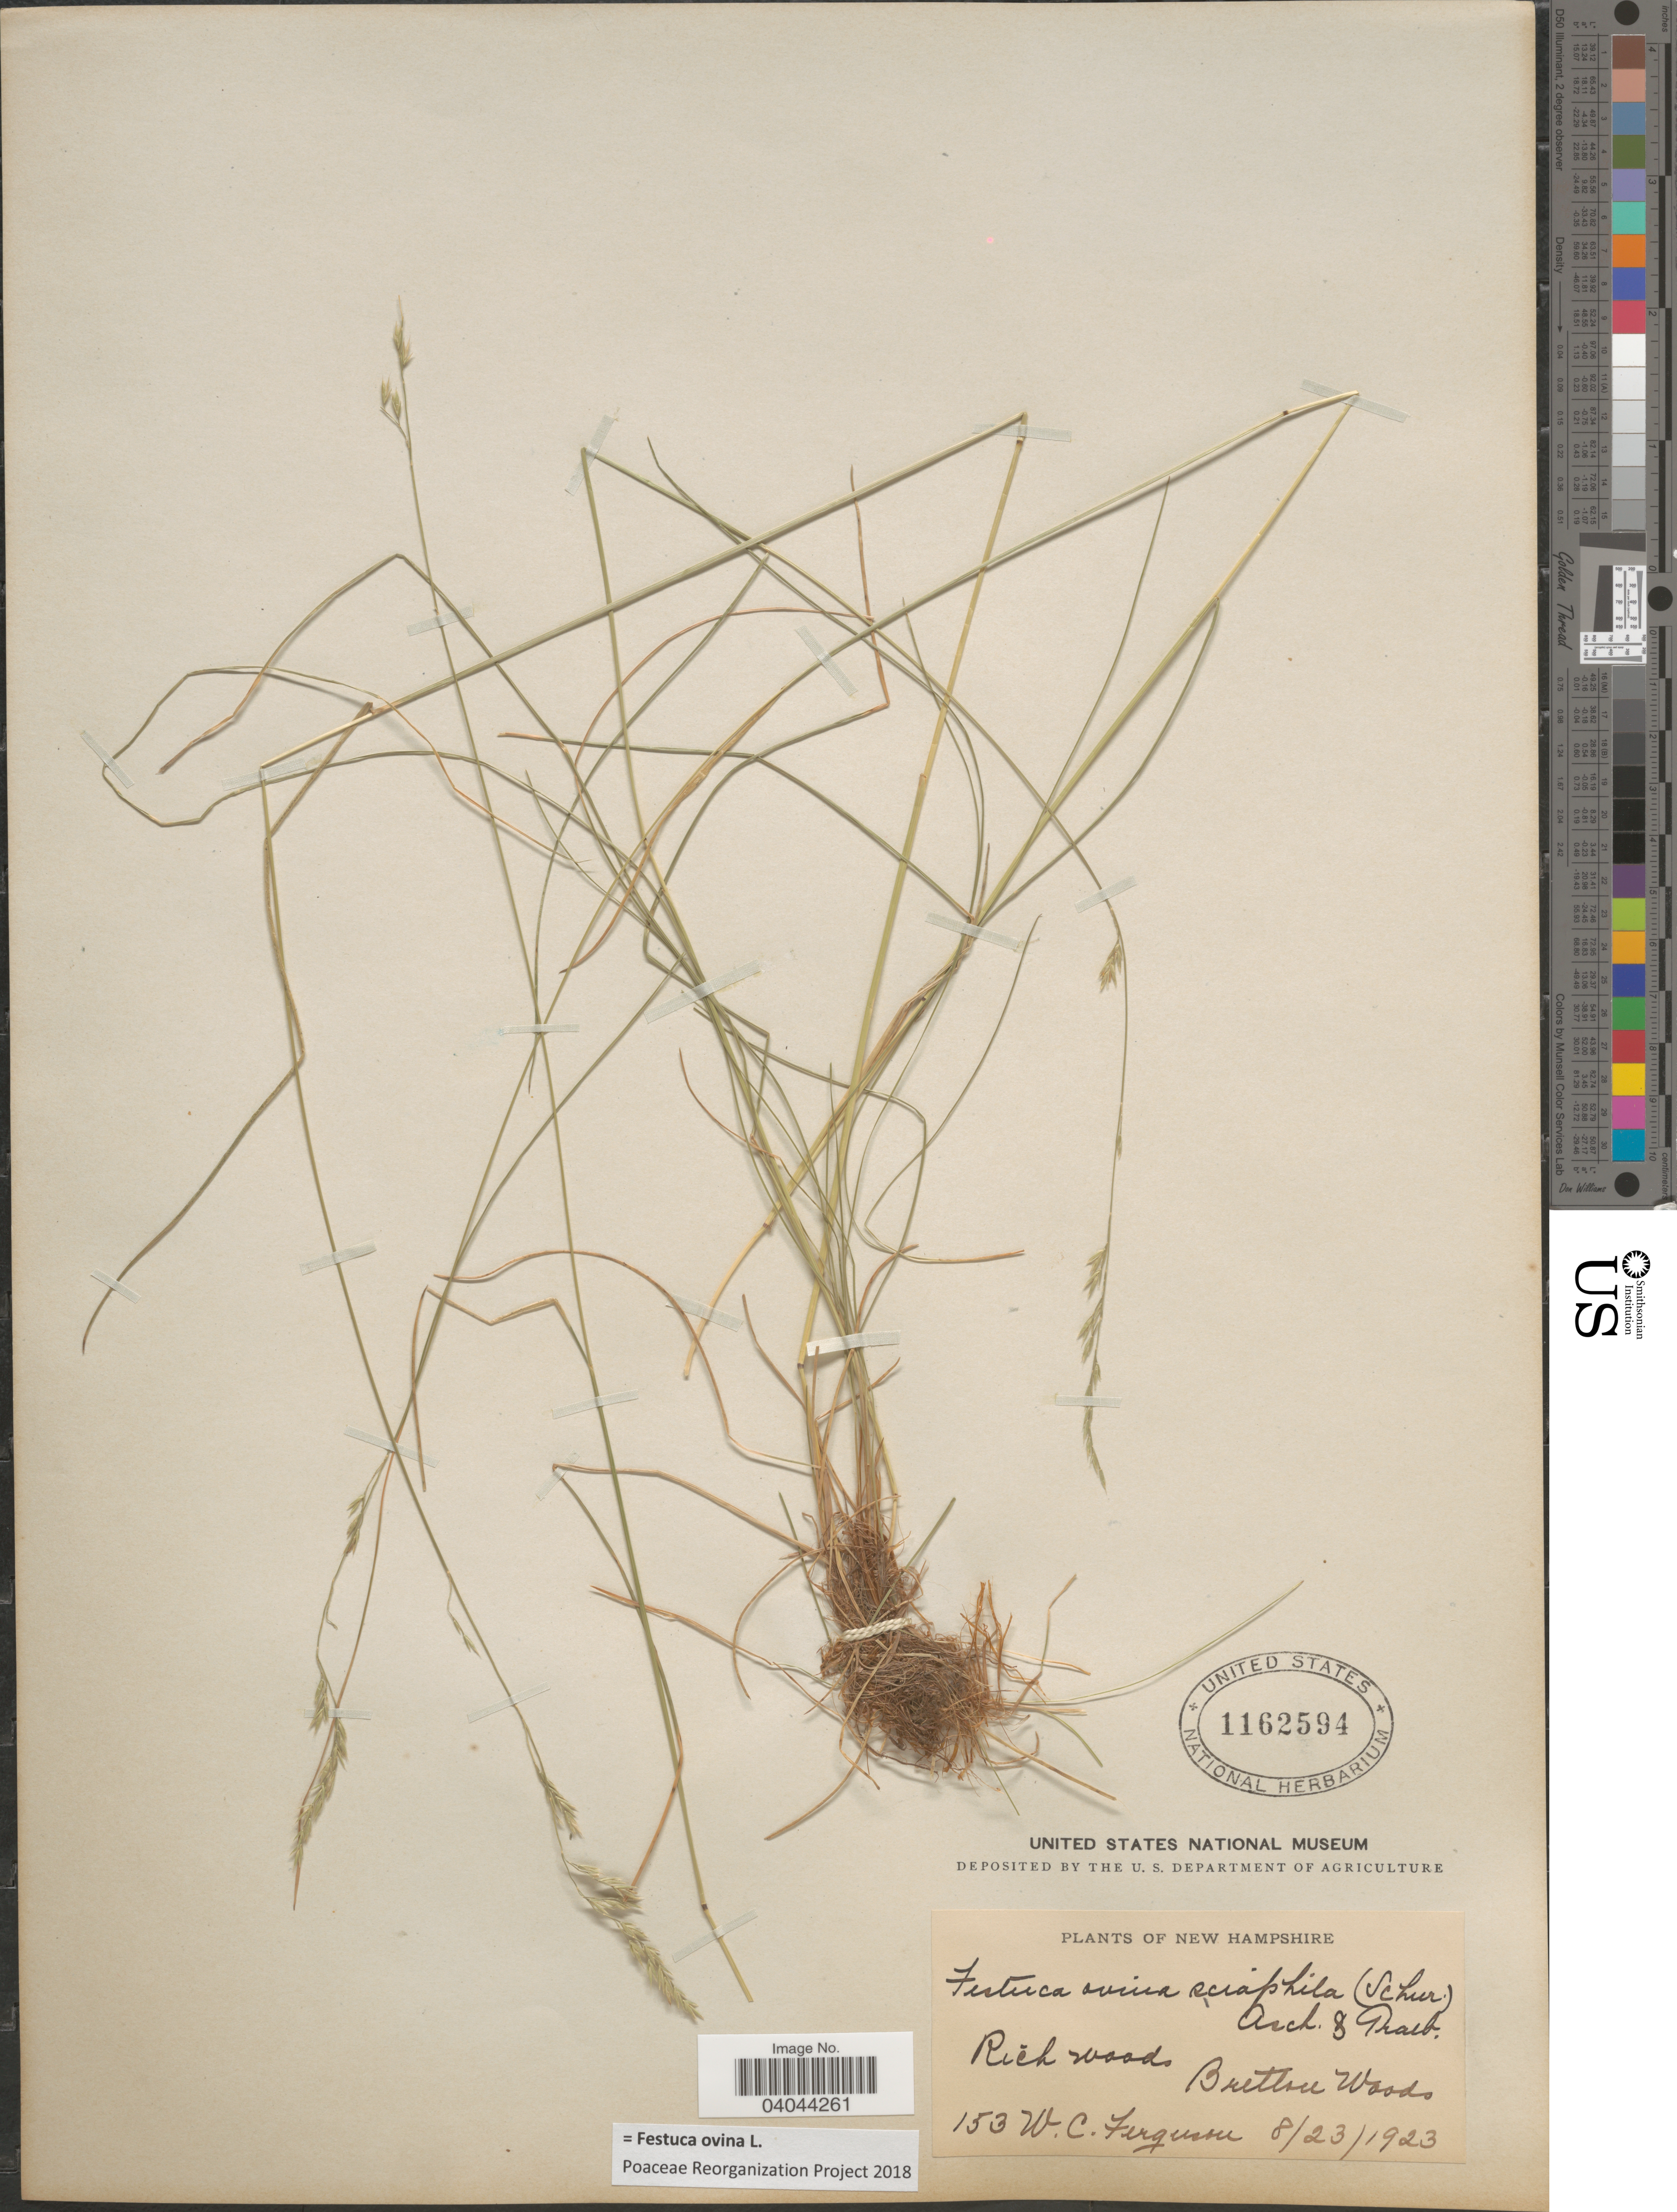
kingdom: Plantae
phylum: Tracheophyta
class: Liliopsida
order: Poales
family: Poaceae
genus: Festuca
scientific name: Festuca ovina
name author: L.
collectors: W. Ferguson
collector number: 153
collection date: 1923-08-23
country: United States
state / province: New Hampshire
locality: Rich woods. Bretton Woods.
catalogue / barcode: US 1162594